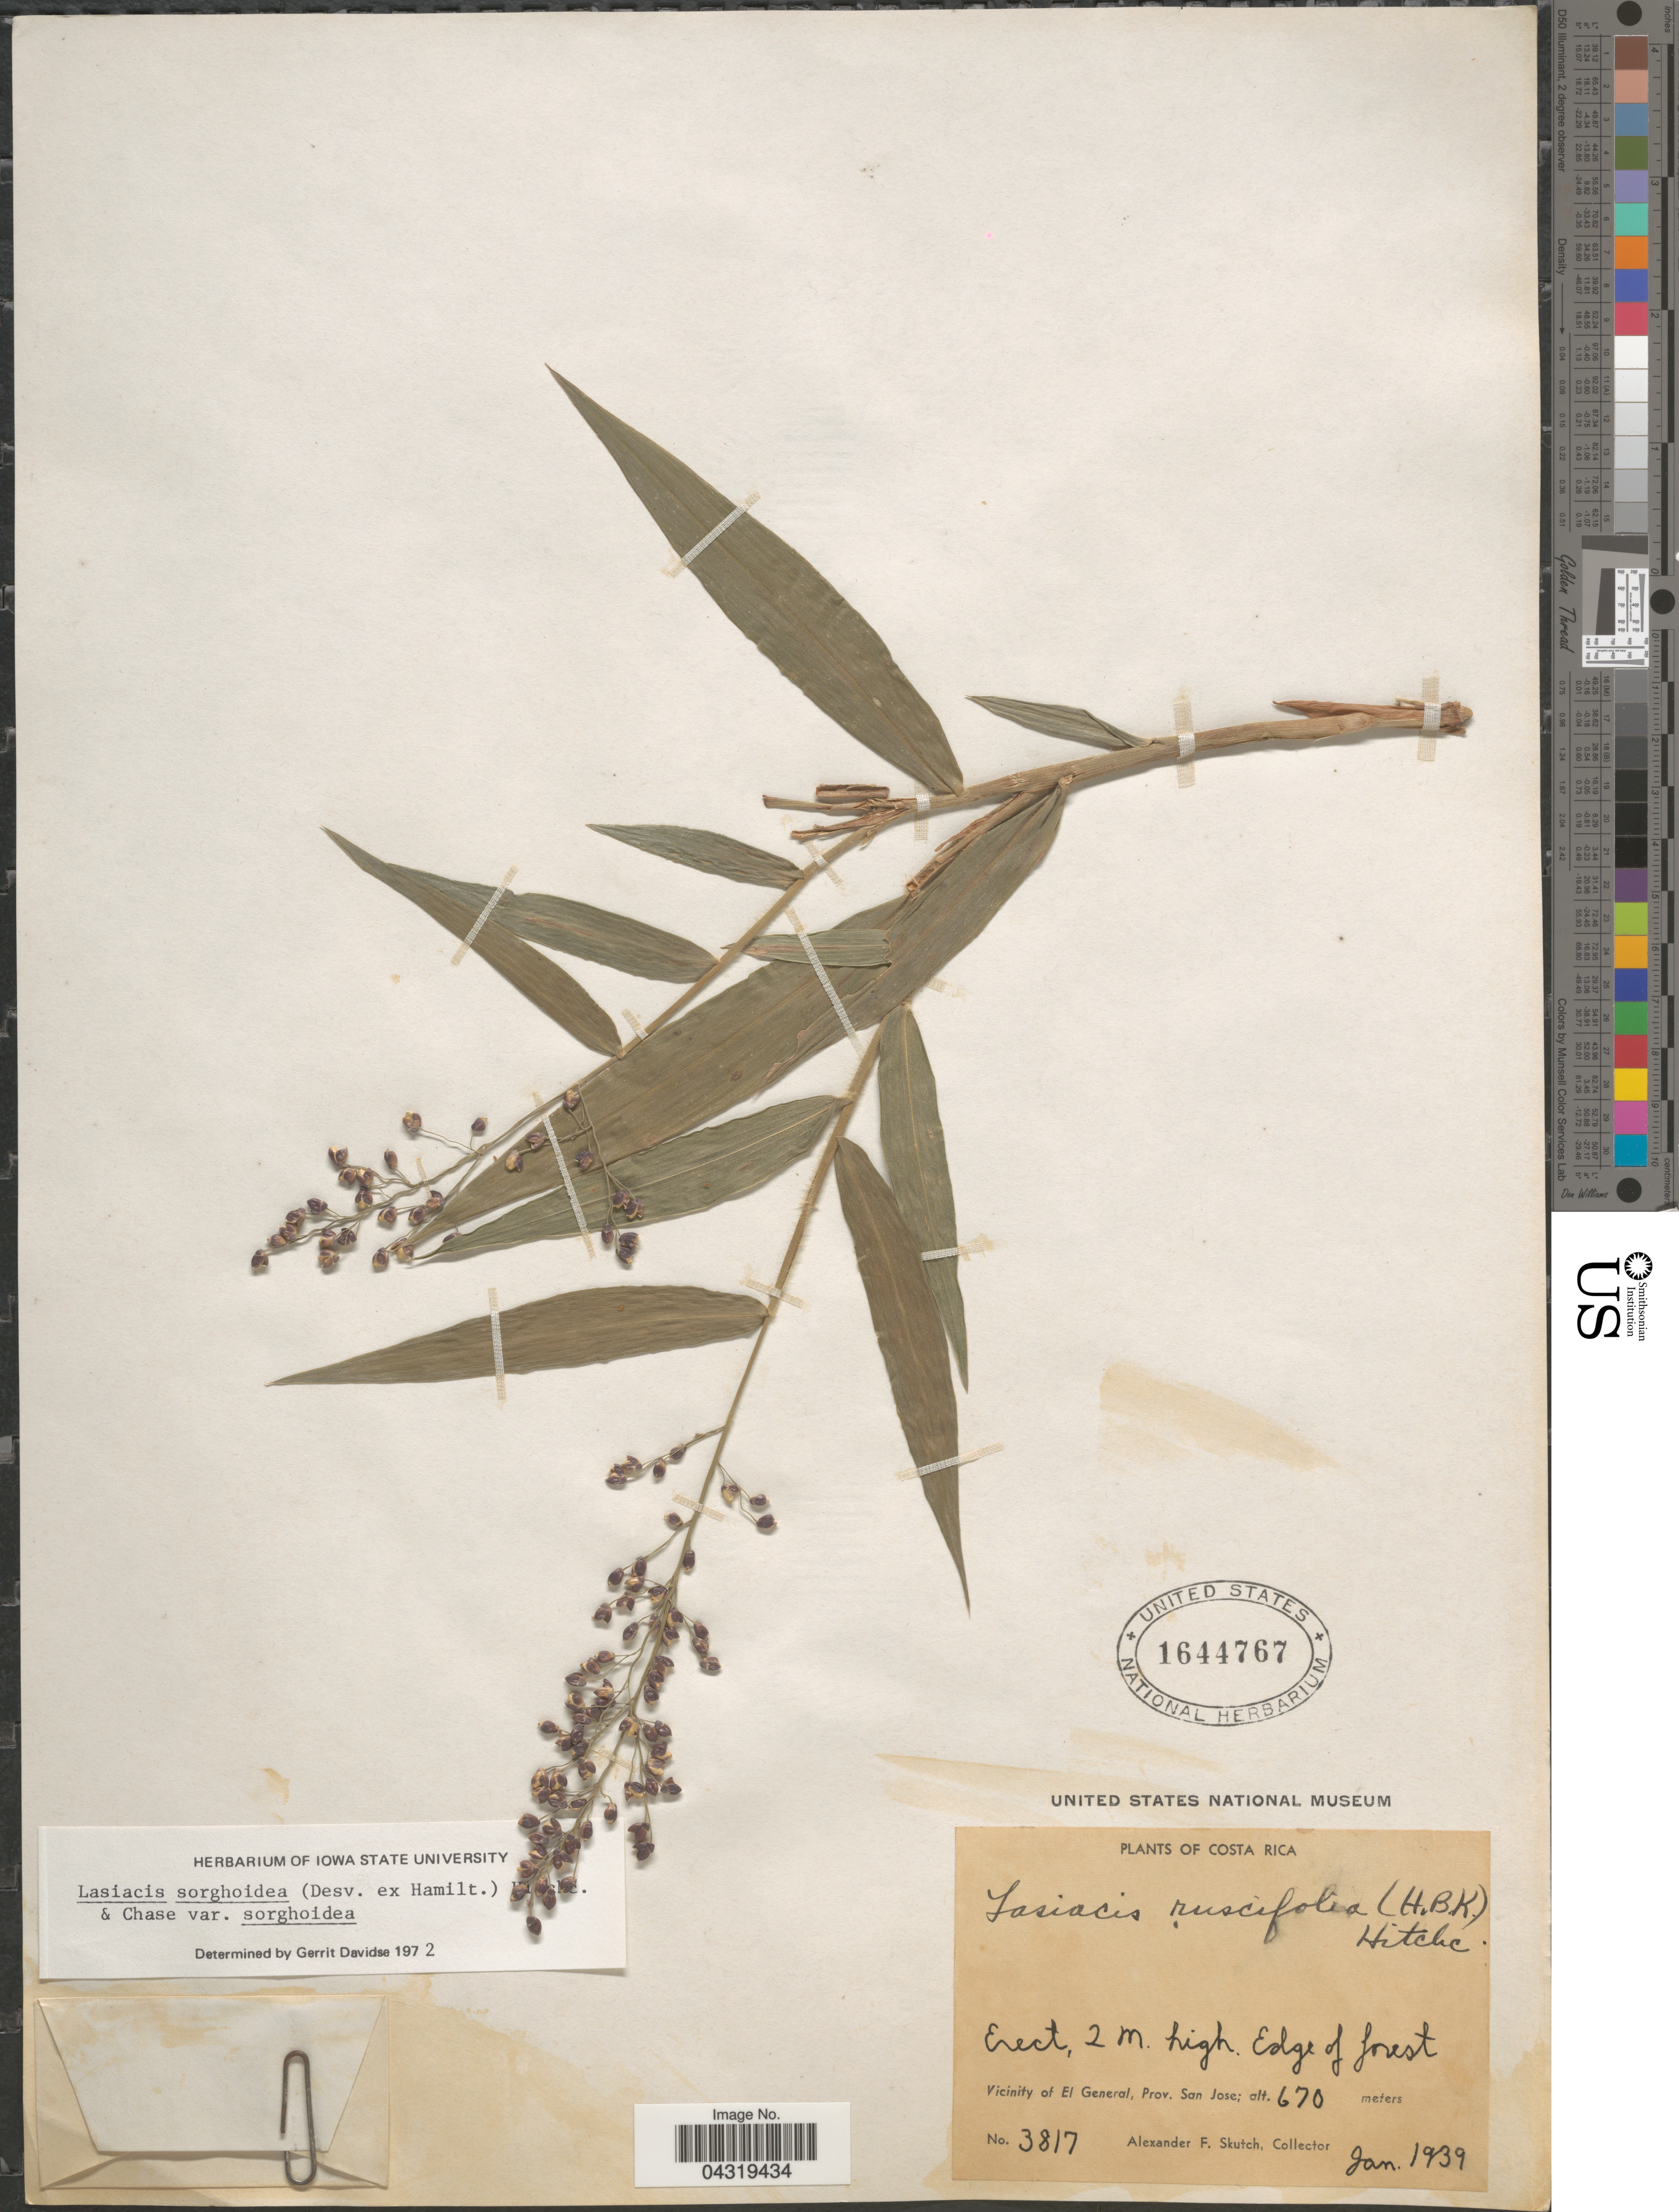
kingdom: Plantae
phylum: Tracheophyta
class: Liliopsida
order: Poales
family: Poaceae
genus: Lasiacis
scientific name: Lasiacis sorghoidea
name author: (Desv. ex Ham.) Hitchc. & Chase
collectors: A. F. Skutch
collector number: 3817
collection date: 1939-01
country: Costa Rica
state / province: San José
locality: Edge of forest. Vicinity of El General.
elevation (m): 670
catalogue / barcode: US 1644767